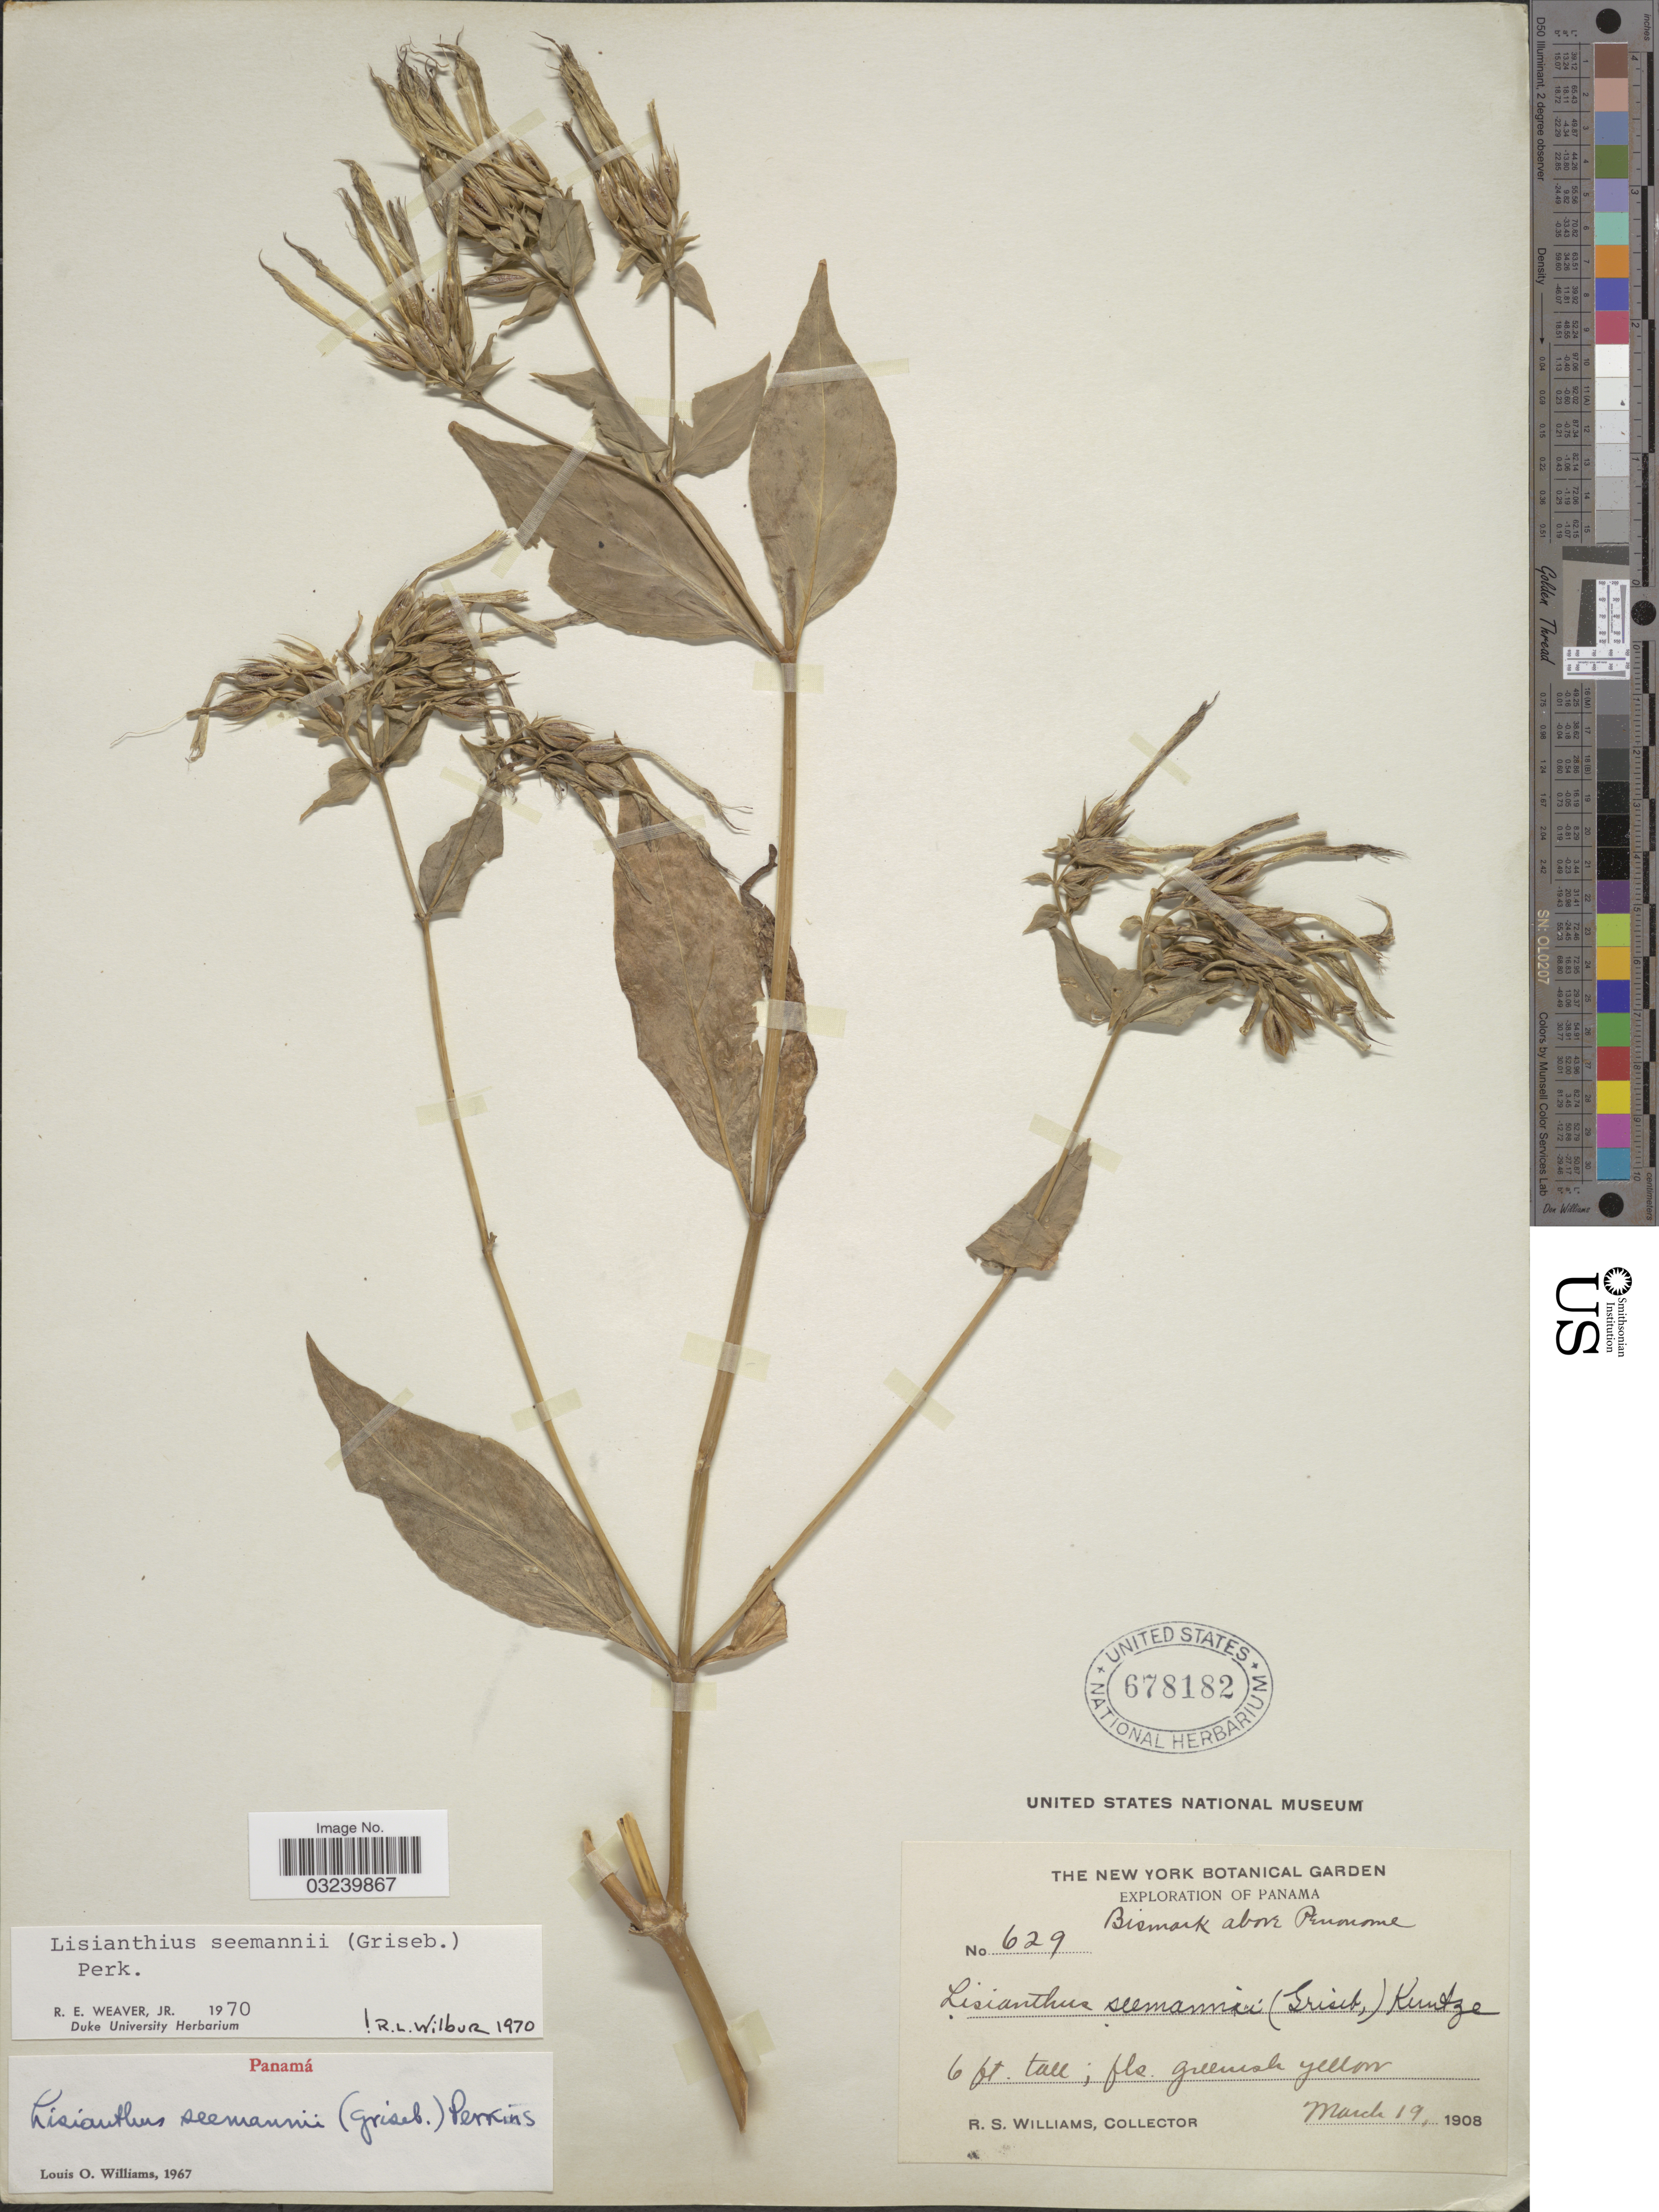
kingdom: Plantae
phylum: Tracheophyta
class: Magnoliopsida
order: Gentianales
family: Gentianaceae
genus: Lisianthius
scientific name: Lisianthius seemannii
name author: (Griseb.) Kuntze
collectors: R. S. Williams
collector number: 629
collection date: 1908-03-19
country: Panama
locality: Bismark above Penonome.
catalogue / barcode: US 678182